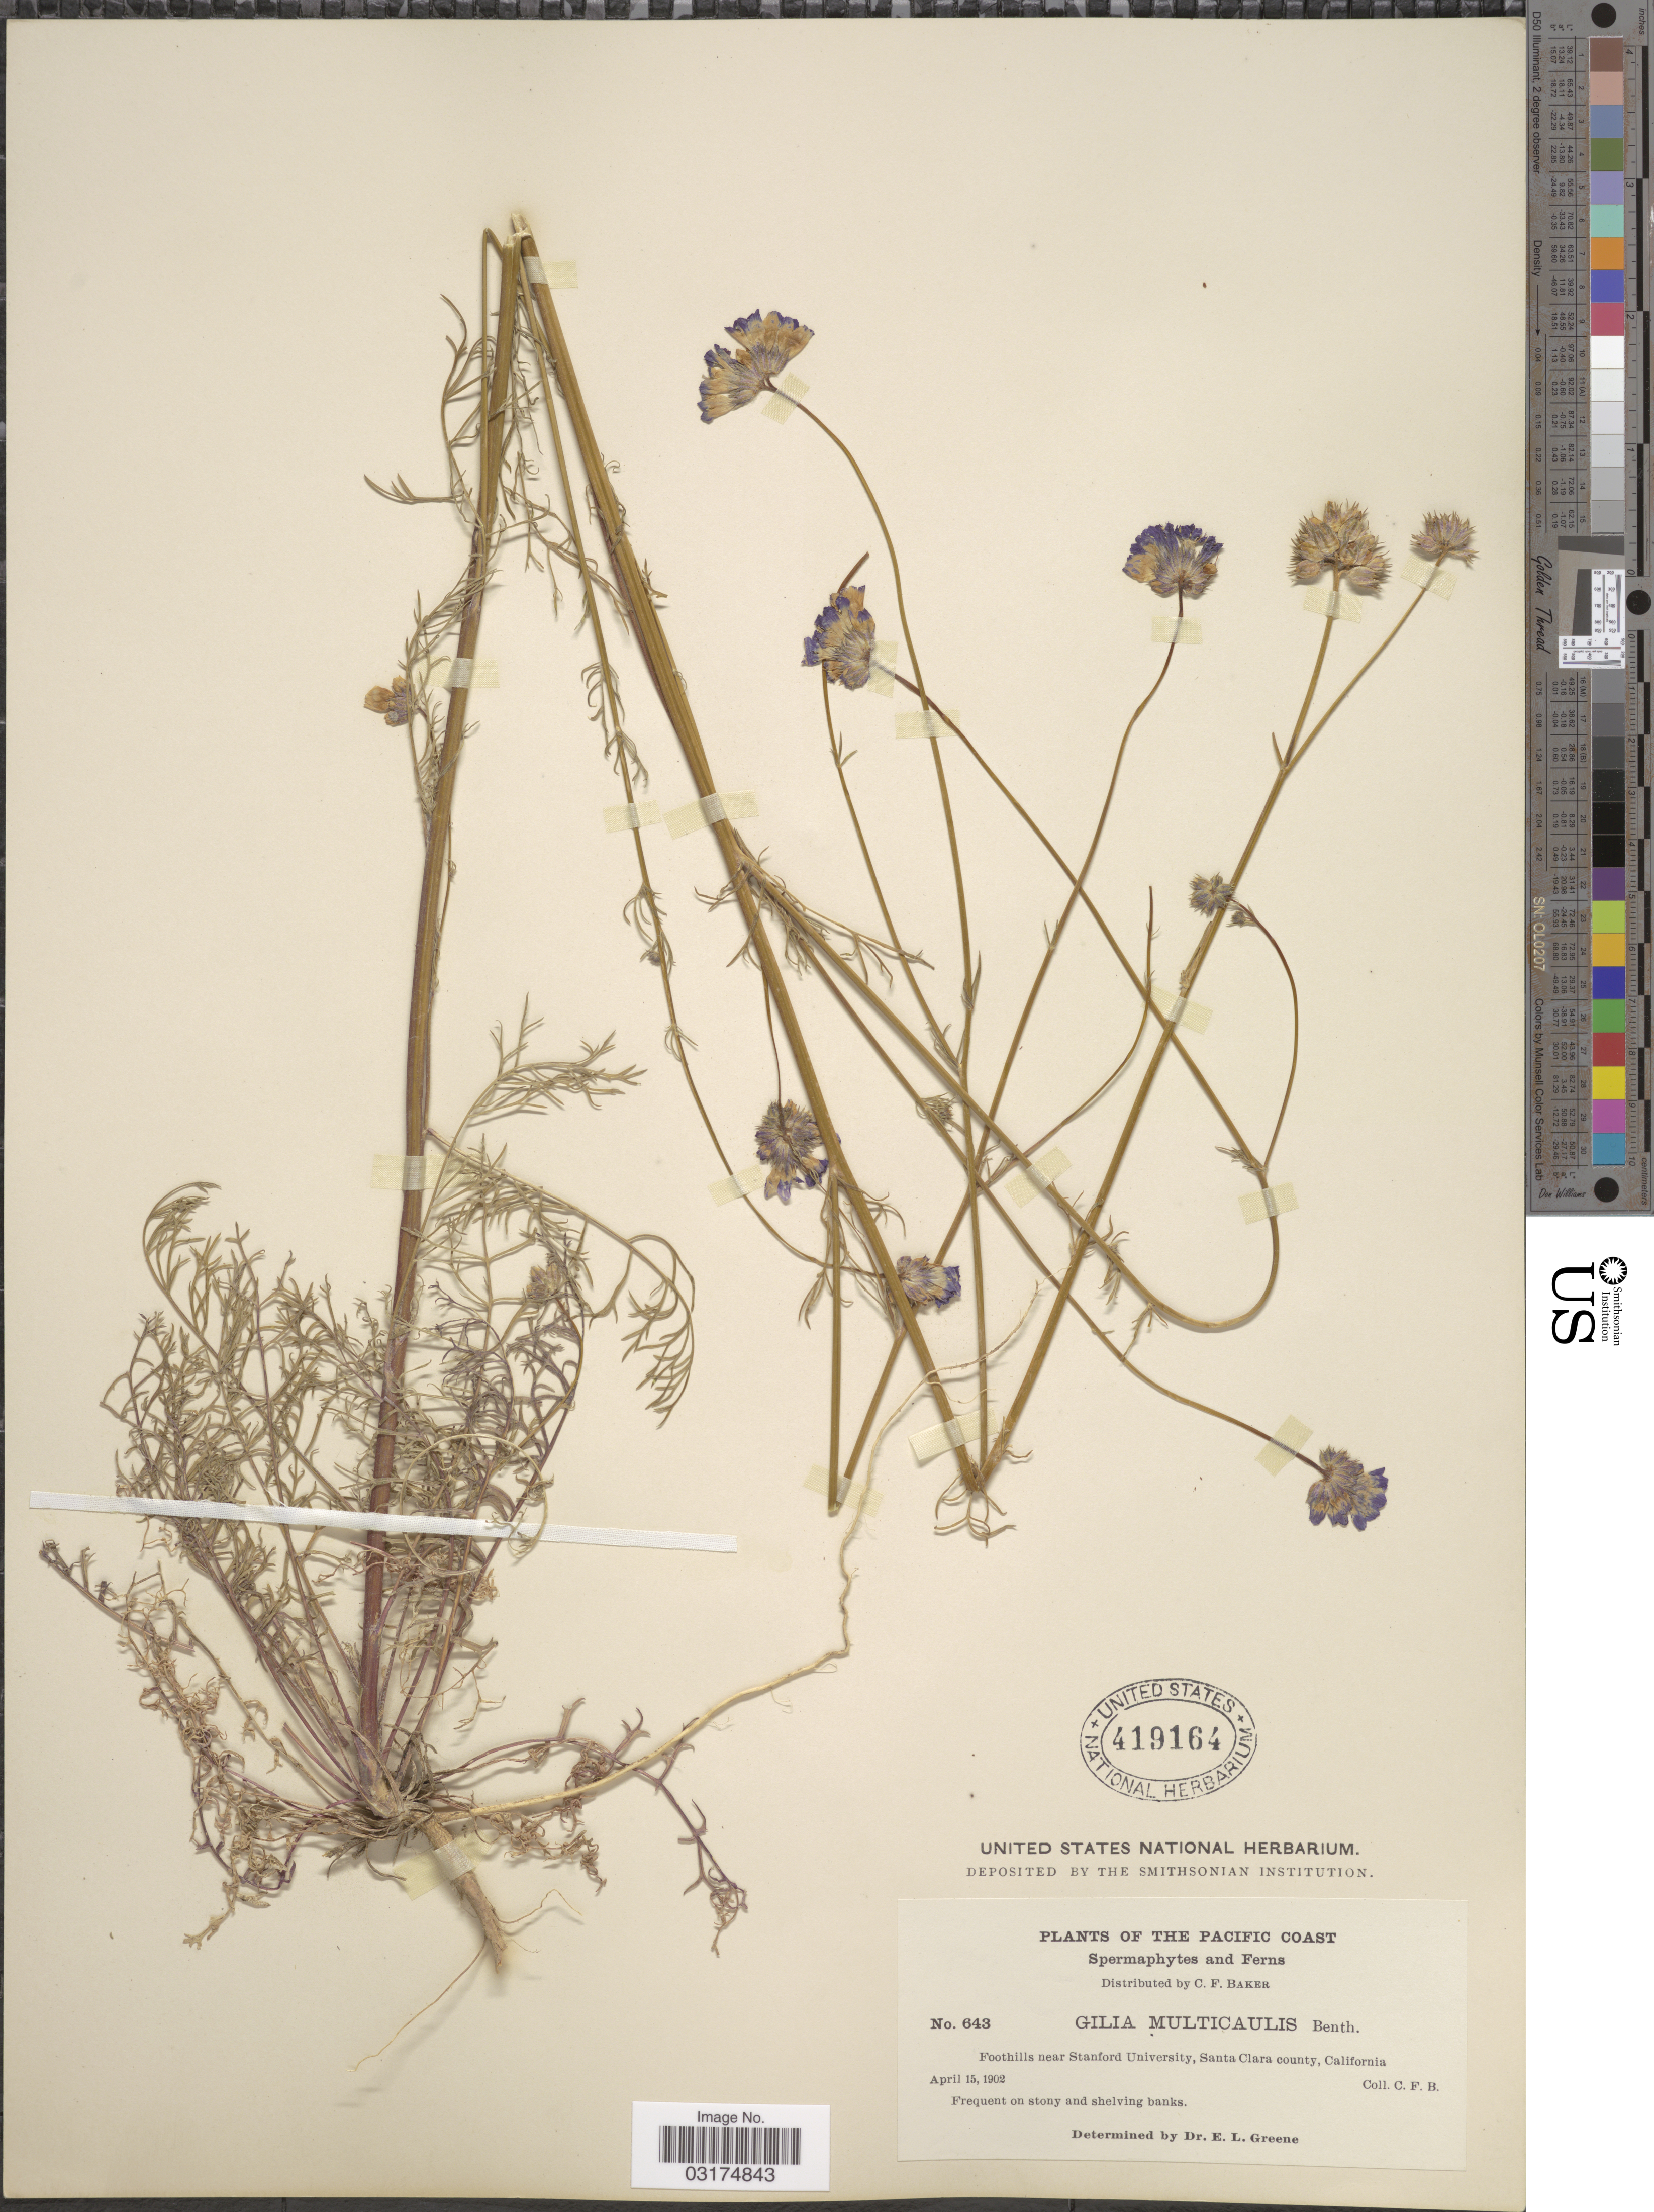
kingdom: Plantae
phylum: Tracheophyta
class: Magnoliopsida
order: Ericales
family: Polemoniaceae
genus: Gilia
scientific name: Gilia achilleifolia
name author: Benth.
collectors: C. F. Baker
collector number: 643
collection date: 1902-04-15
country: United States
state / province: California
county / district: Santa Clara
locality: The Pacific Coast. Foothills near Stanford University, Santa Clara county.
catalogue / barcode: US 419164